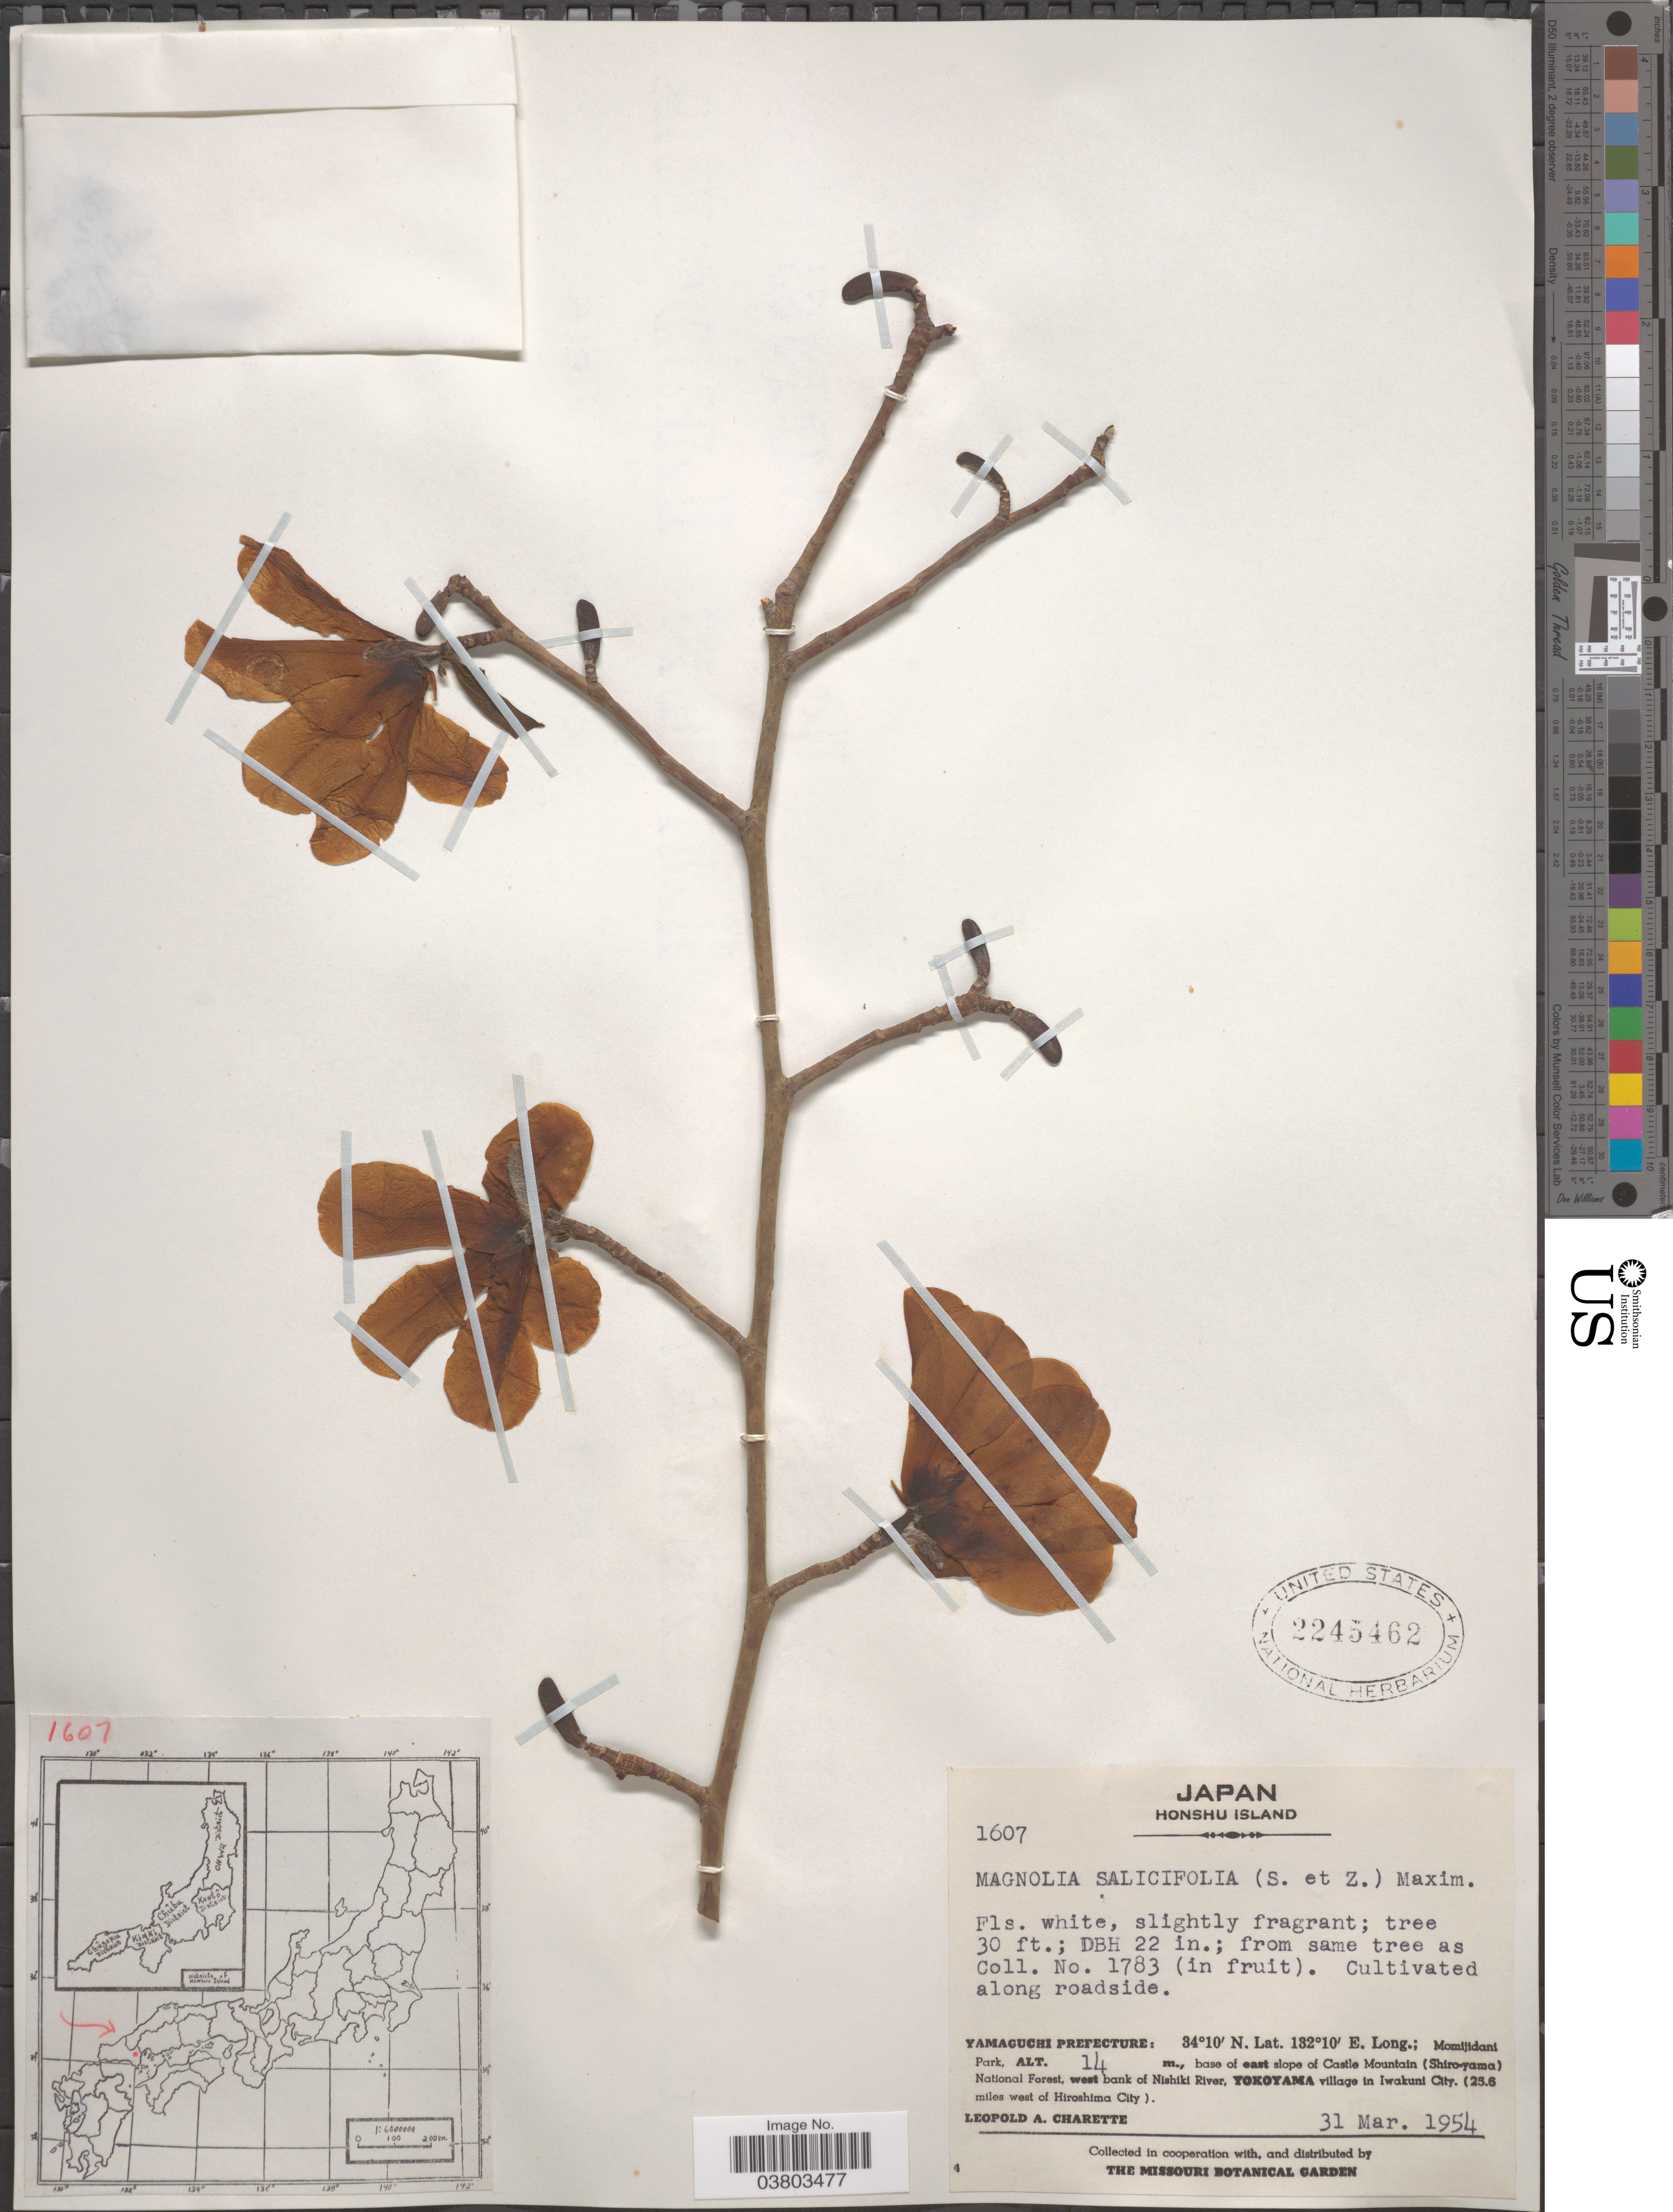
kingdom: Plantae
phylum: Tracheophyta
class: Magnoliopsida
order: Magnoliales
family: Magnoliaceae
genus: Magnolia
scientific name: Magnolia salicifolia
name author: Maxim.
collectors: L. A. Charette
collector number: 1607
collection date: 1954-03-31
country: Japan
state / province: Yamaguti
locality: Honshu Island. Along roadside. Yamaguchi Prefecture: Momijidani Park, base of east slope of Castle Mountain (Shiro-yama) National Forest, west bank of Nishiki River, Yokoyama village in Iwakuni City. (25.6 miles west of Hiroshima City).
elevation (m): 14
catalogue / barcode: US 2245462